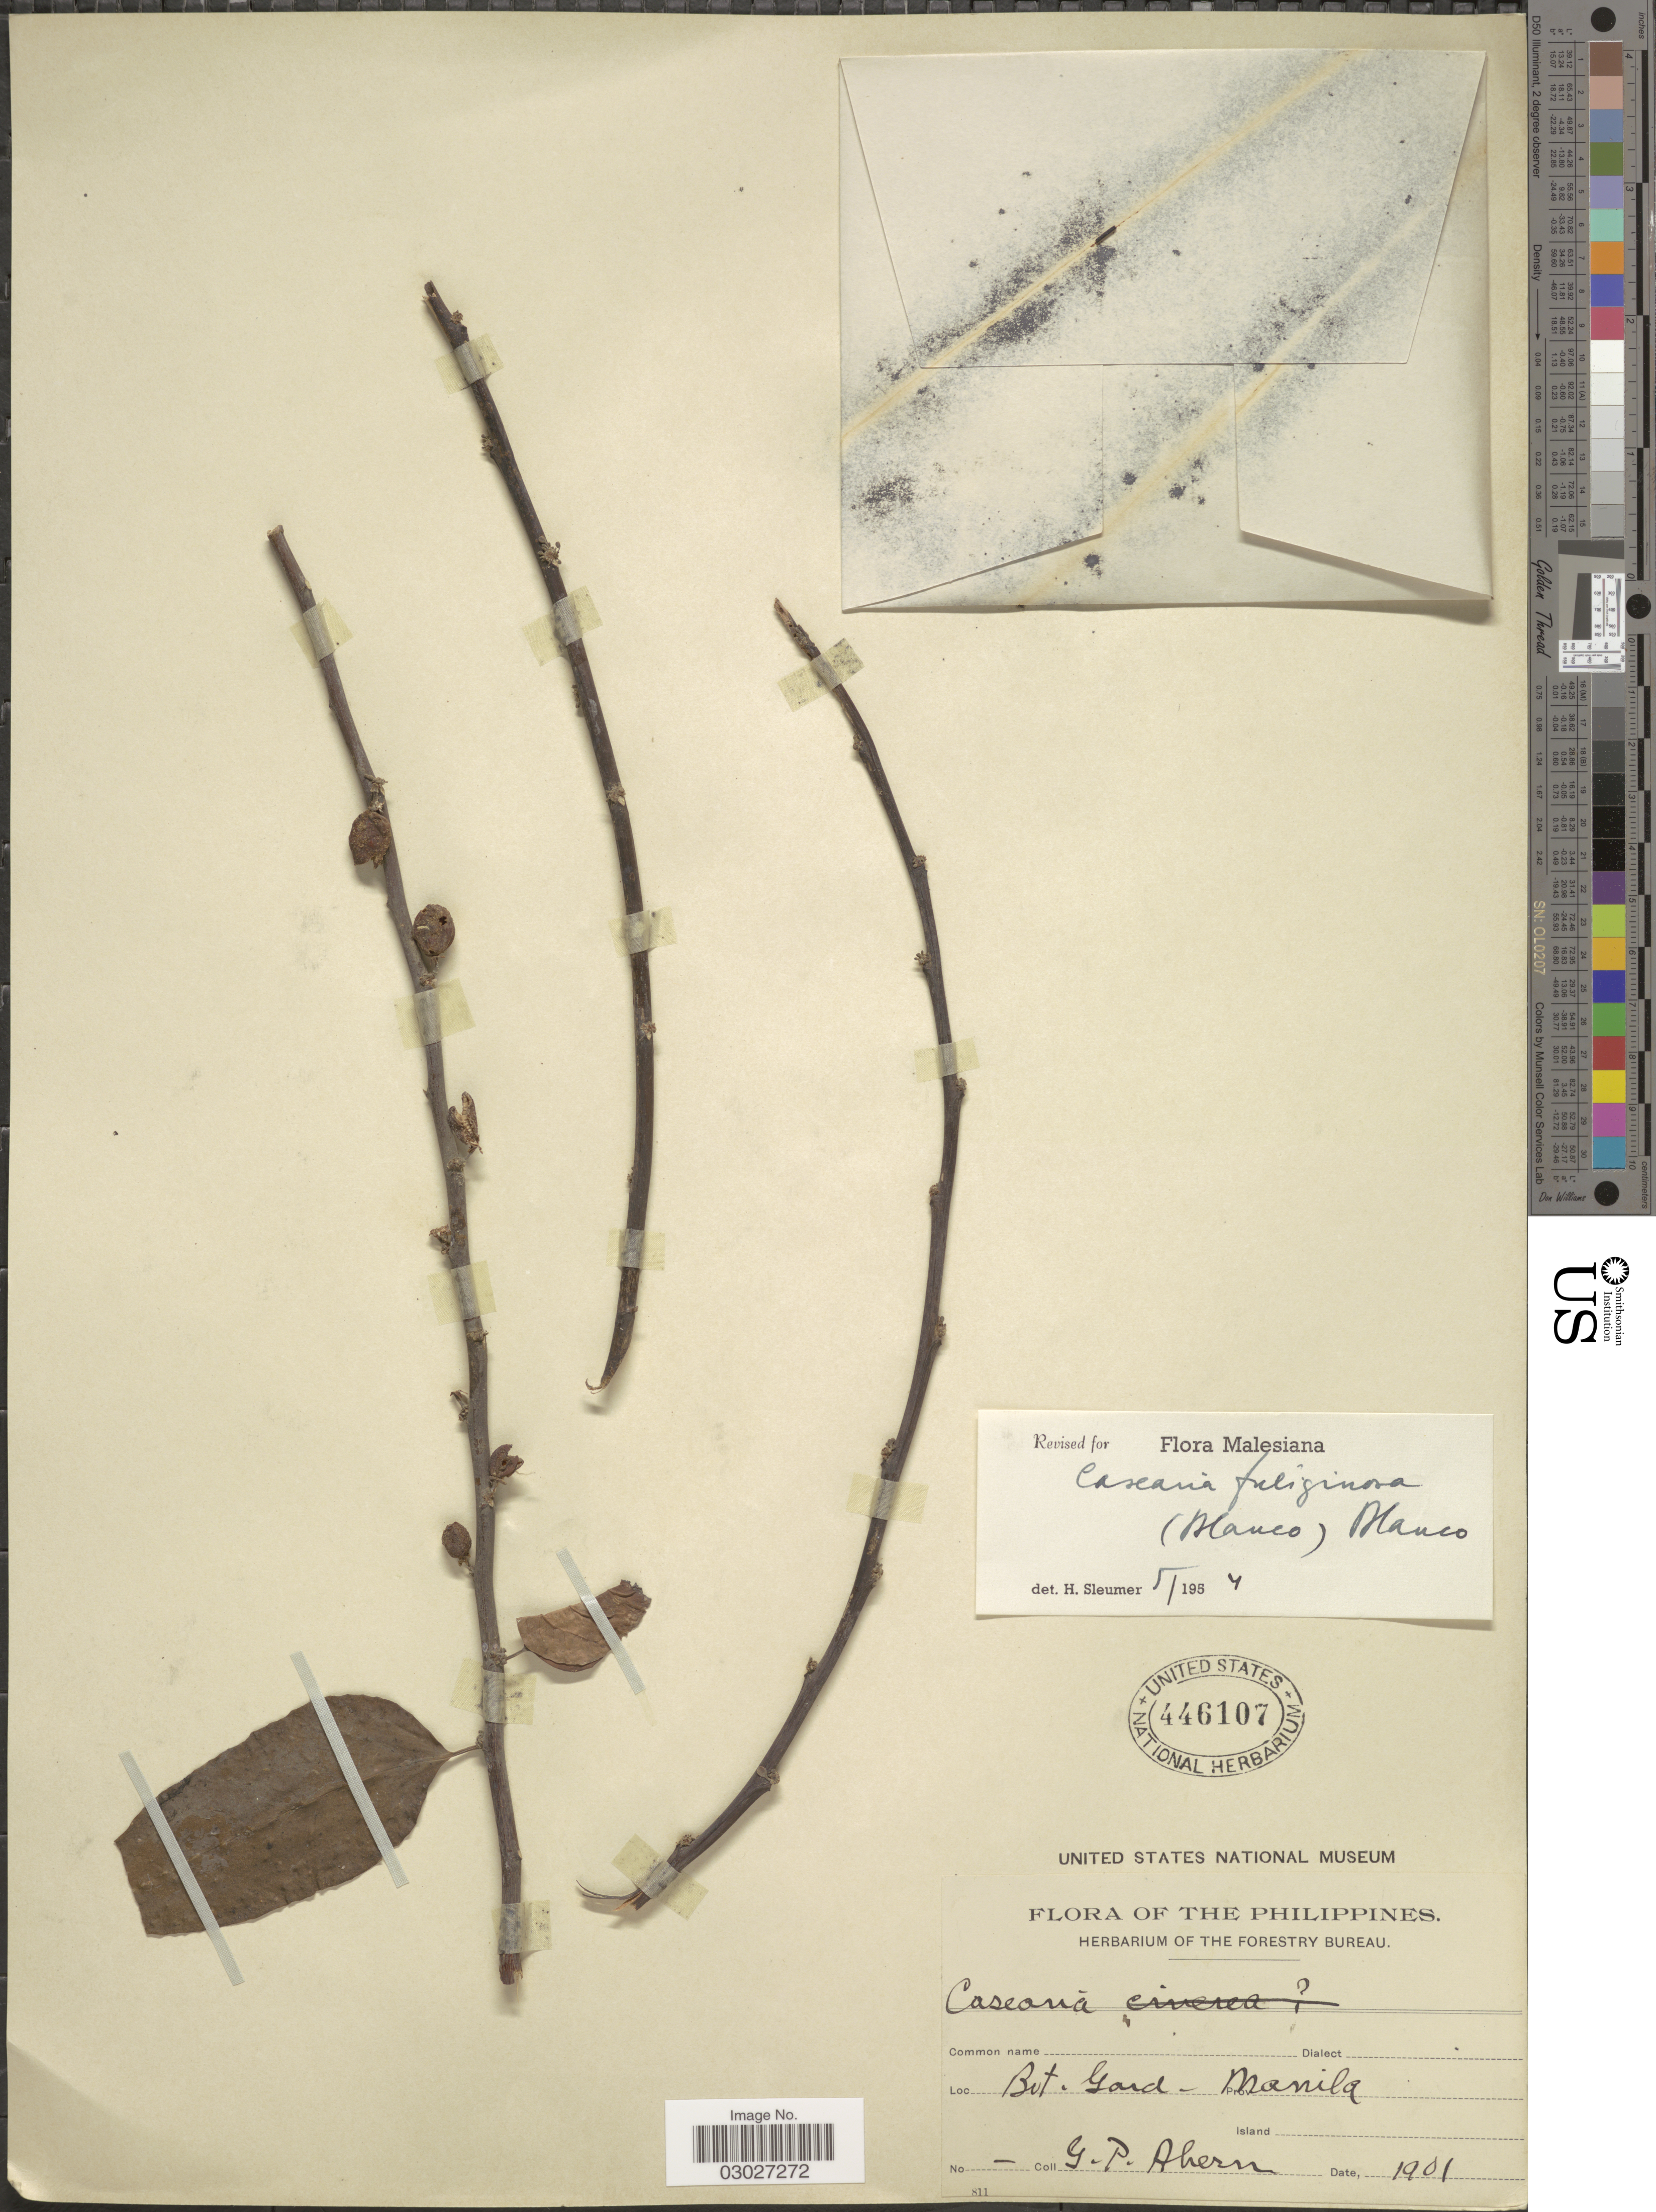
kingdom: Plantae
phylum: Tracheophyta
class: Magnoliopsida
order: Malpighiales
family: Salicaceae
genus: Casearia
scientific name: Casearia fuliginosa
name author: (Blanco) Blanco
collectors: G. Ahern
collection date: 1901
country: Philippines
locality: Bot. Gard- Manila.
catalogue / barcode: US 446107